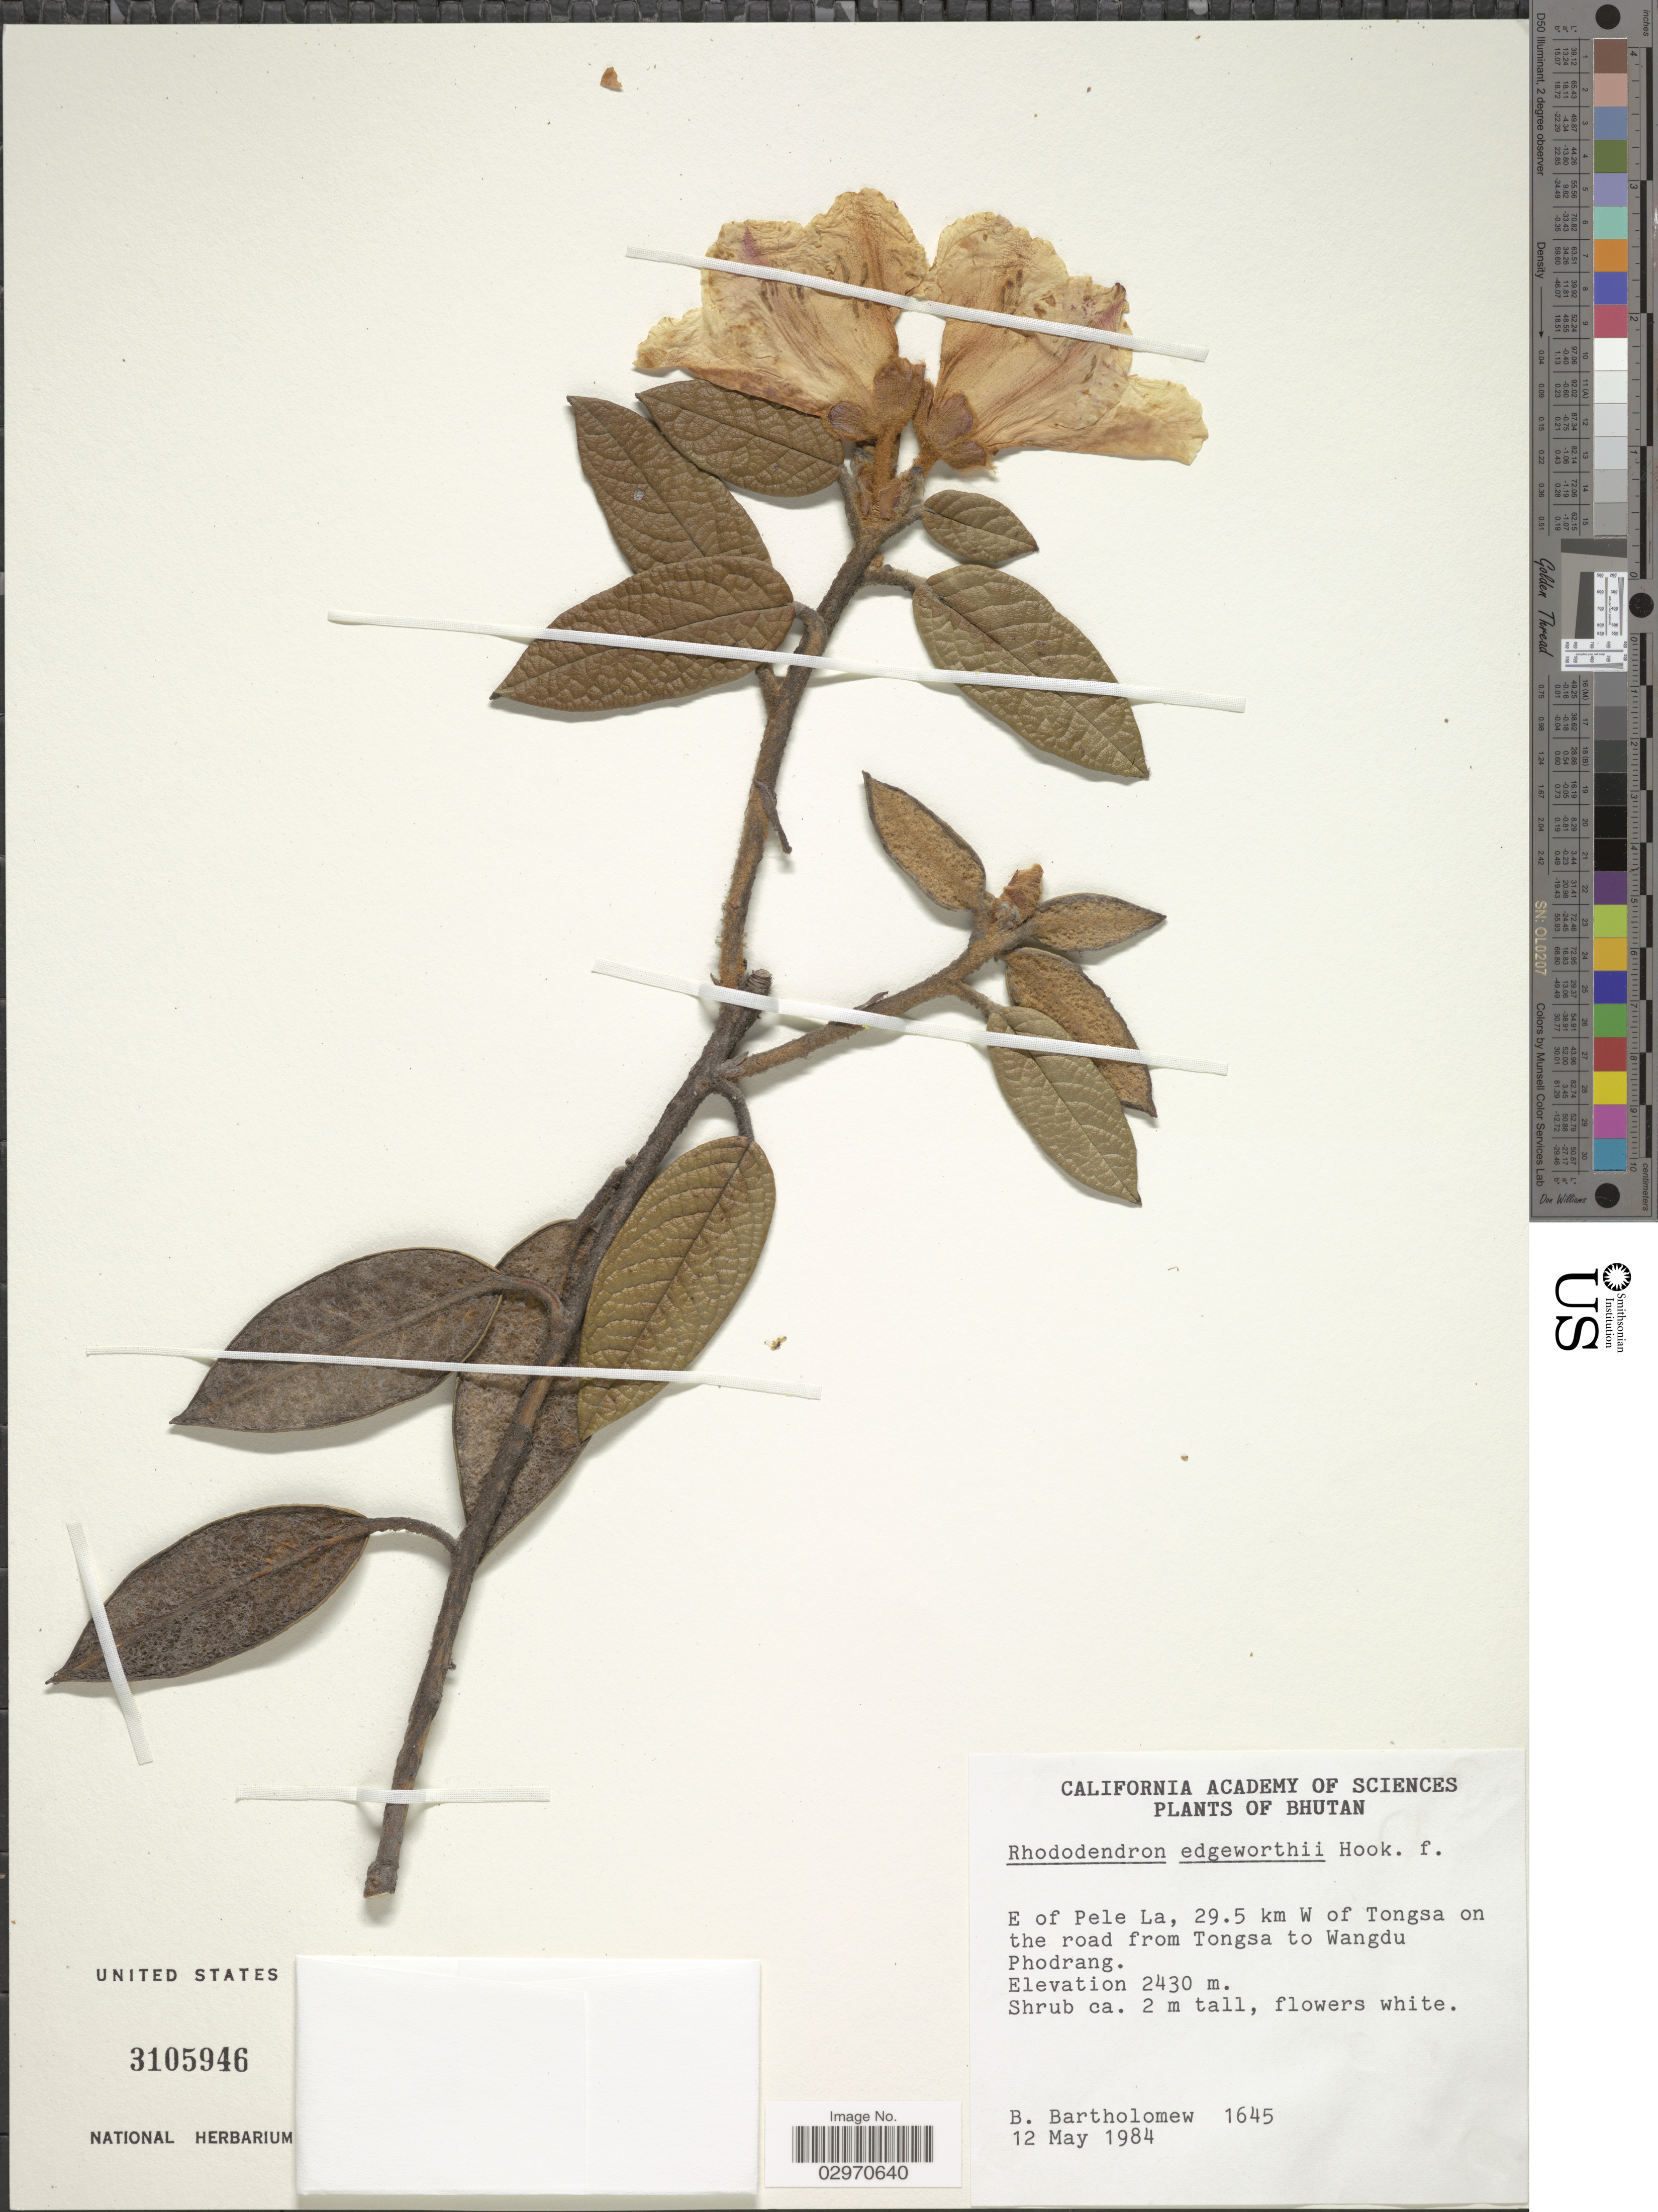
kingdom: Plantae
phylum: Tracheophyta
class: Magnoliopsida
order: Ericales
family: Ericaceae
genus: Rhododendron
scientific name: Rhododendron edgeworthii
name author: Hook.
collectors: B. Bartholomew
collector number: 1645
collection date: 1984-05-12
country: Bhutan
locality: E of Pele La, 29.5 km W of Tongsa on the road from Tongsa to Wangdu Phodrang.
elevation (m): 2430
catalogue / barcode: US 3105946